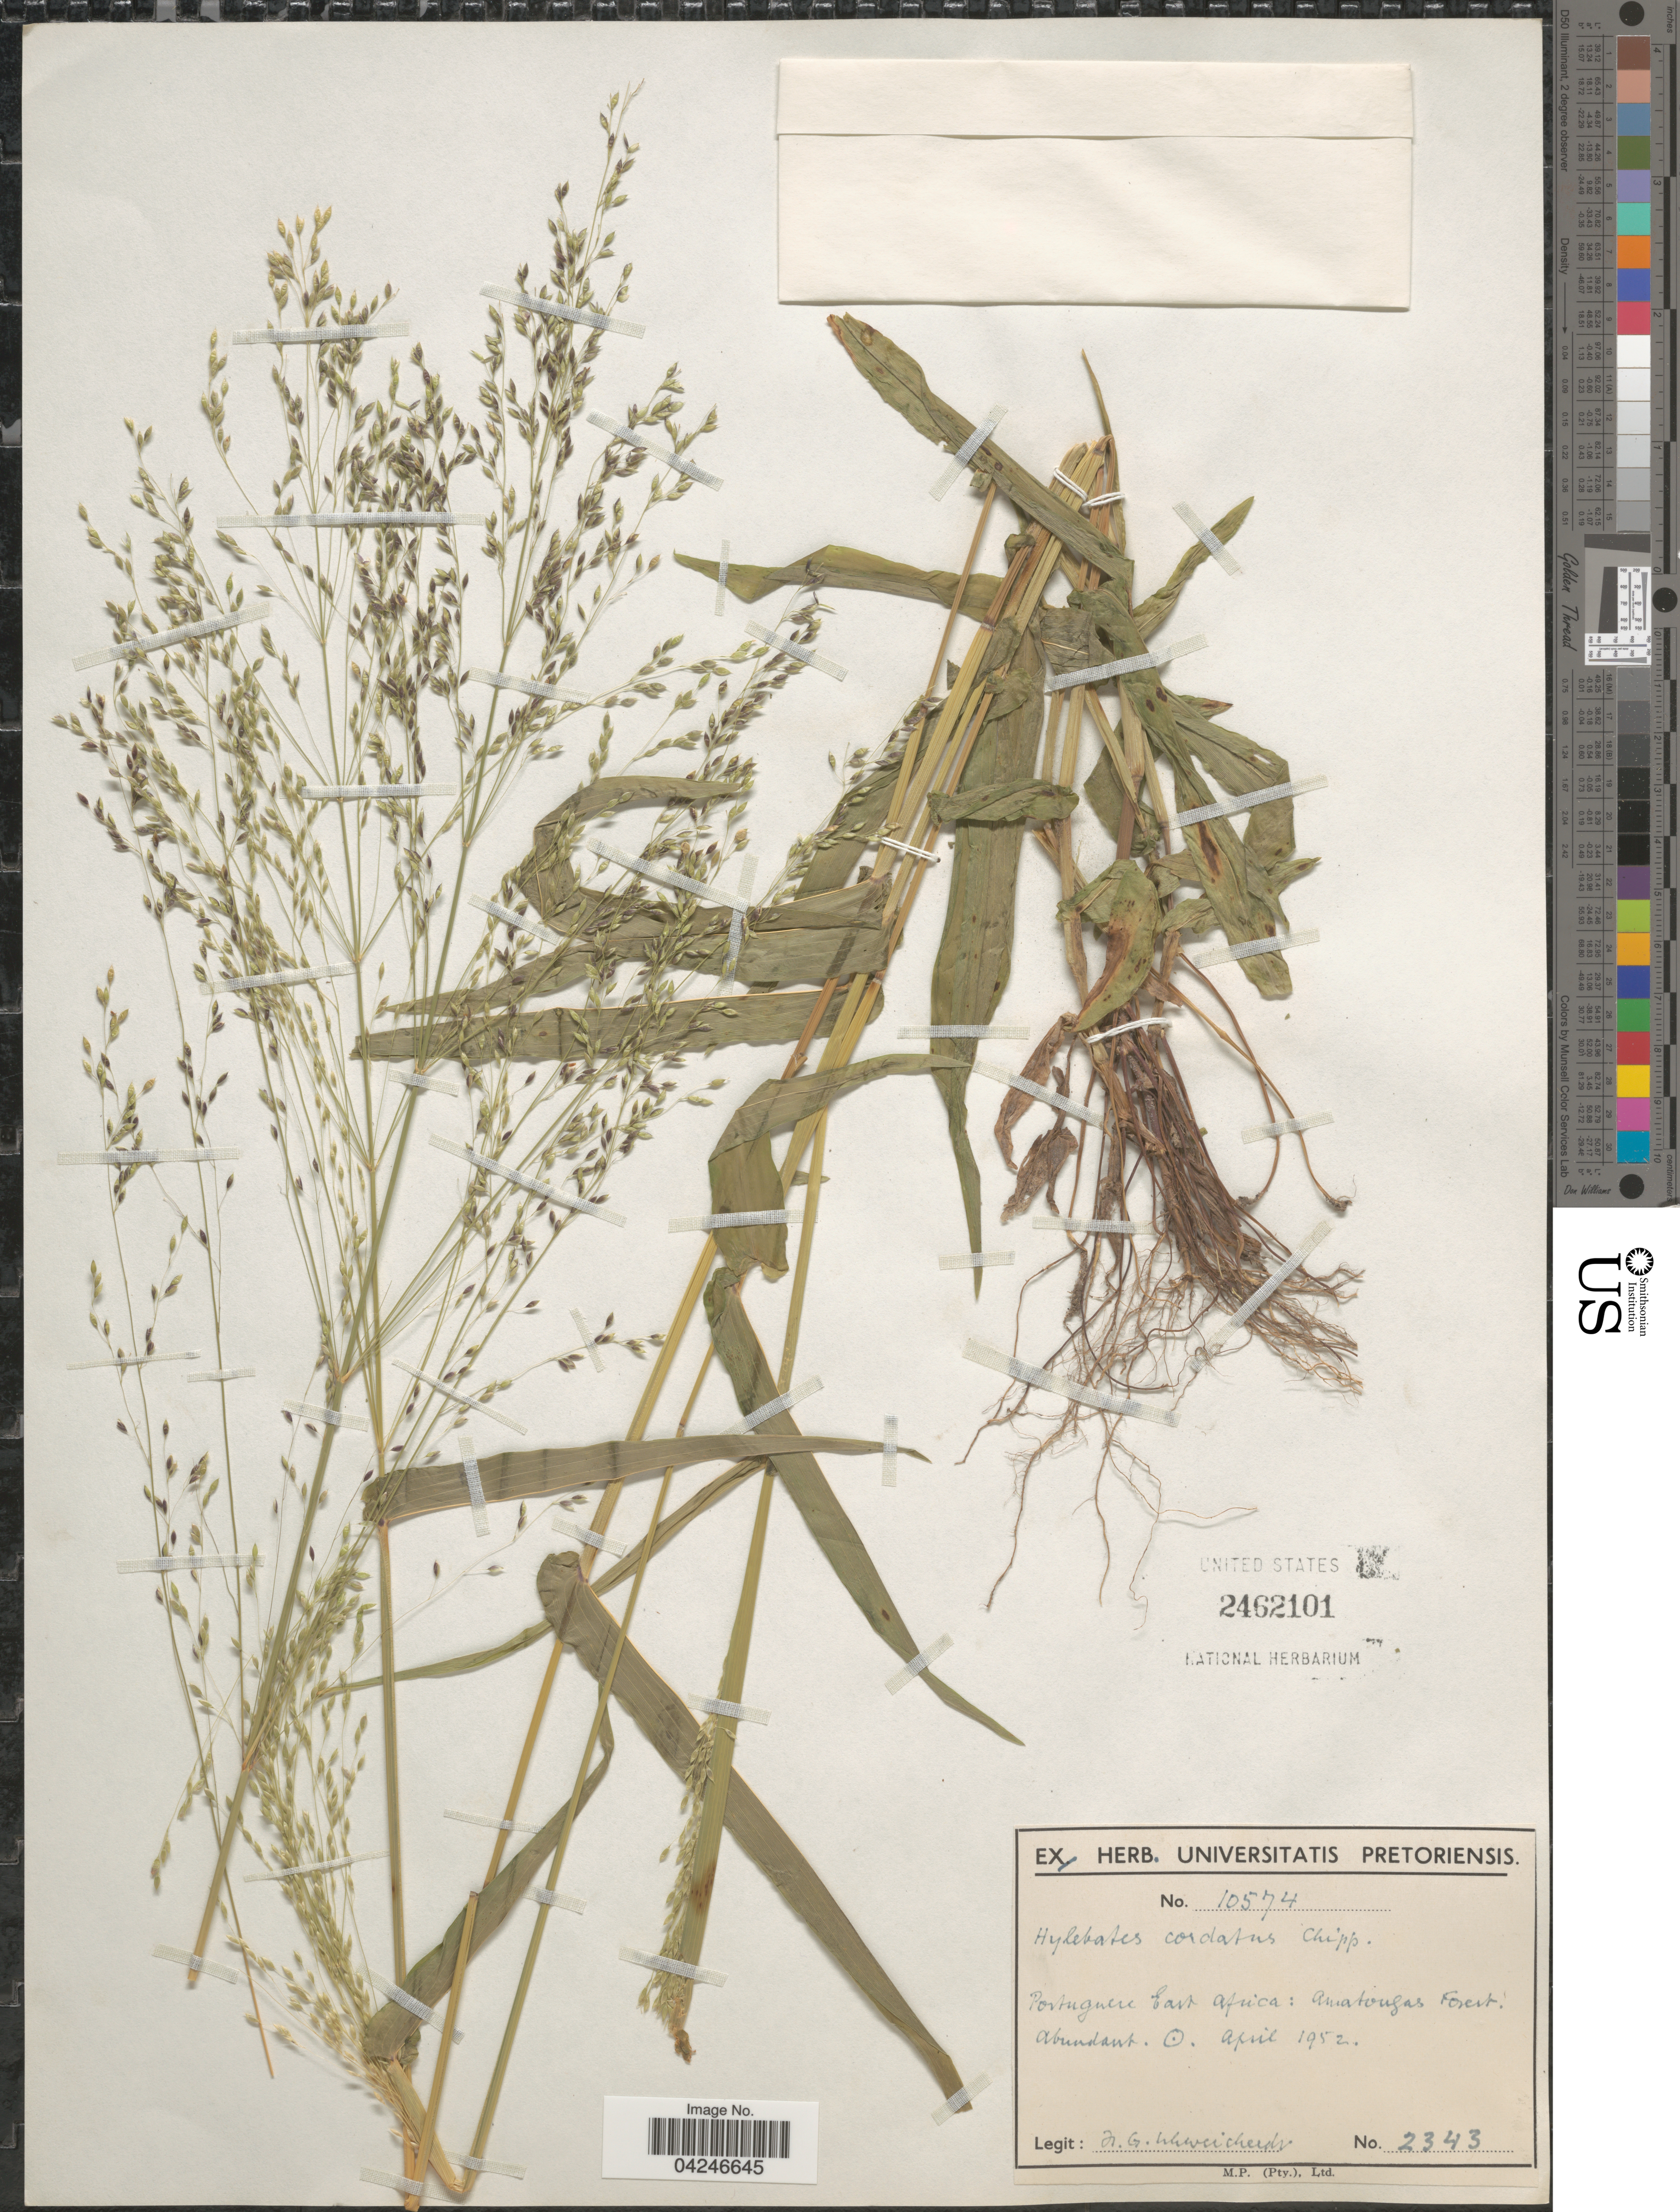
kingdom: Plantae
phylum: Tracheophyta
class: Liliopsida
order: Poales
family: Poaceae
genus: Hylebates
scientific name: Hylebates cordatus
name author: Chippindall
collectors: H. G. Schweickerdt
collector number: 2343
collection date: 1952-04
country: Mozambique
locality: Portuguese East Africa: Amatougas Forest.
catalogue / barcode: US 2462101